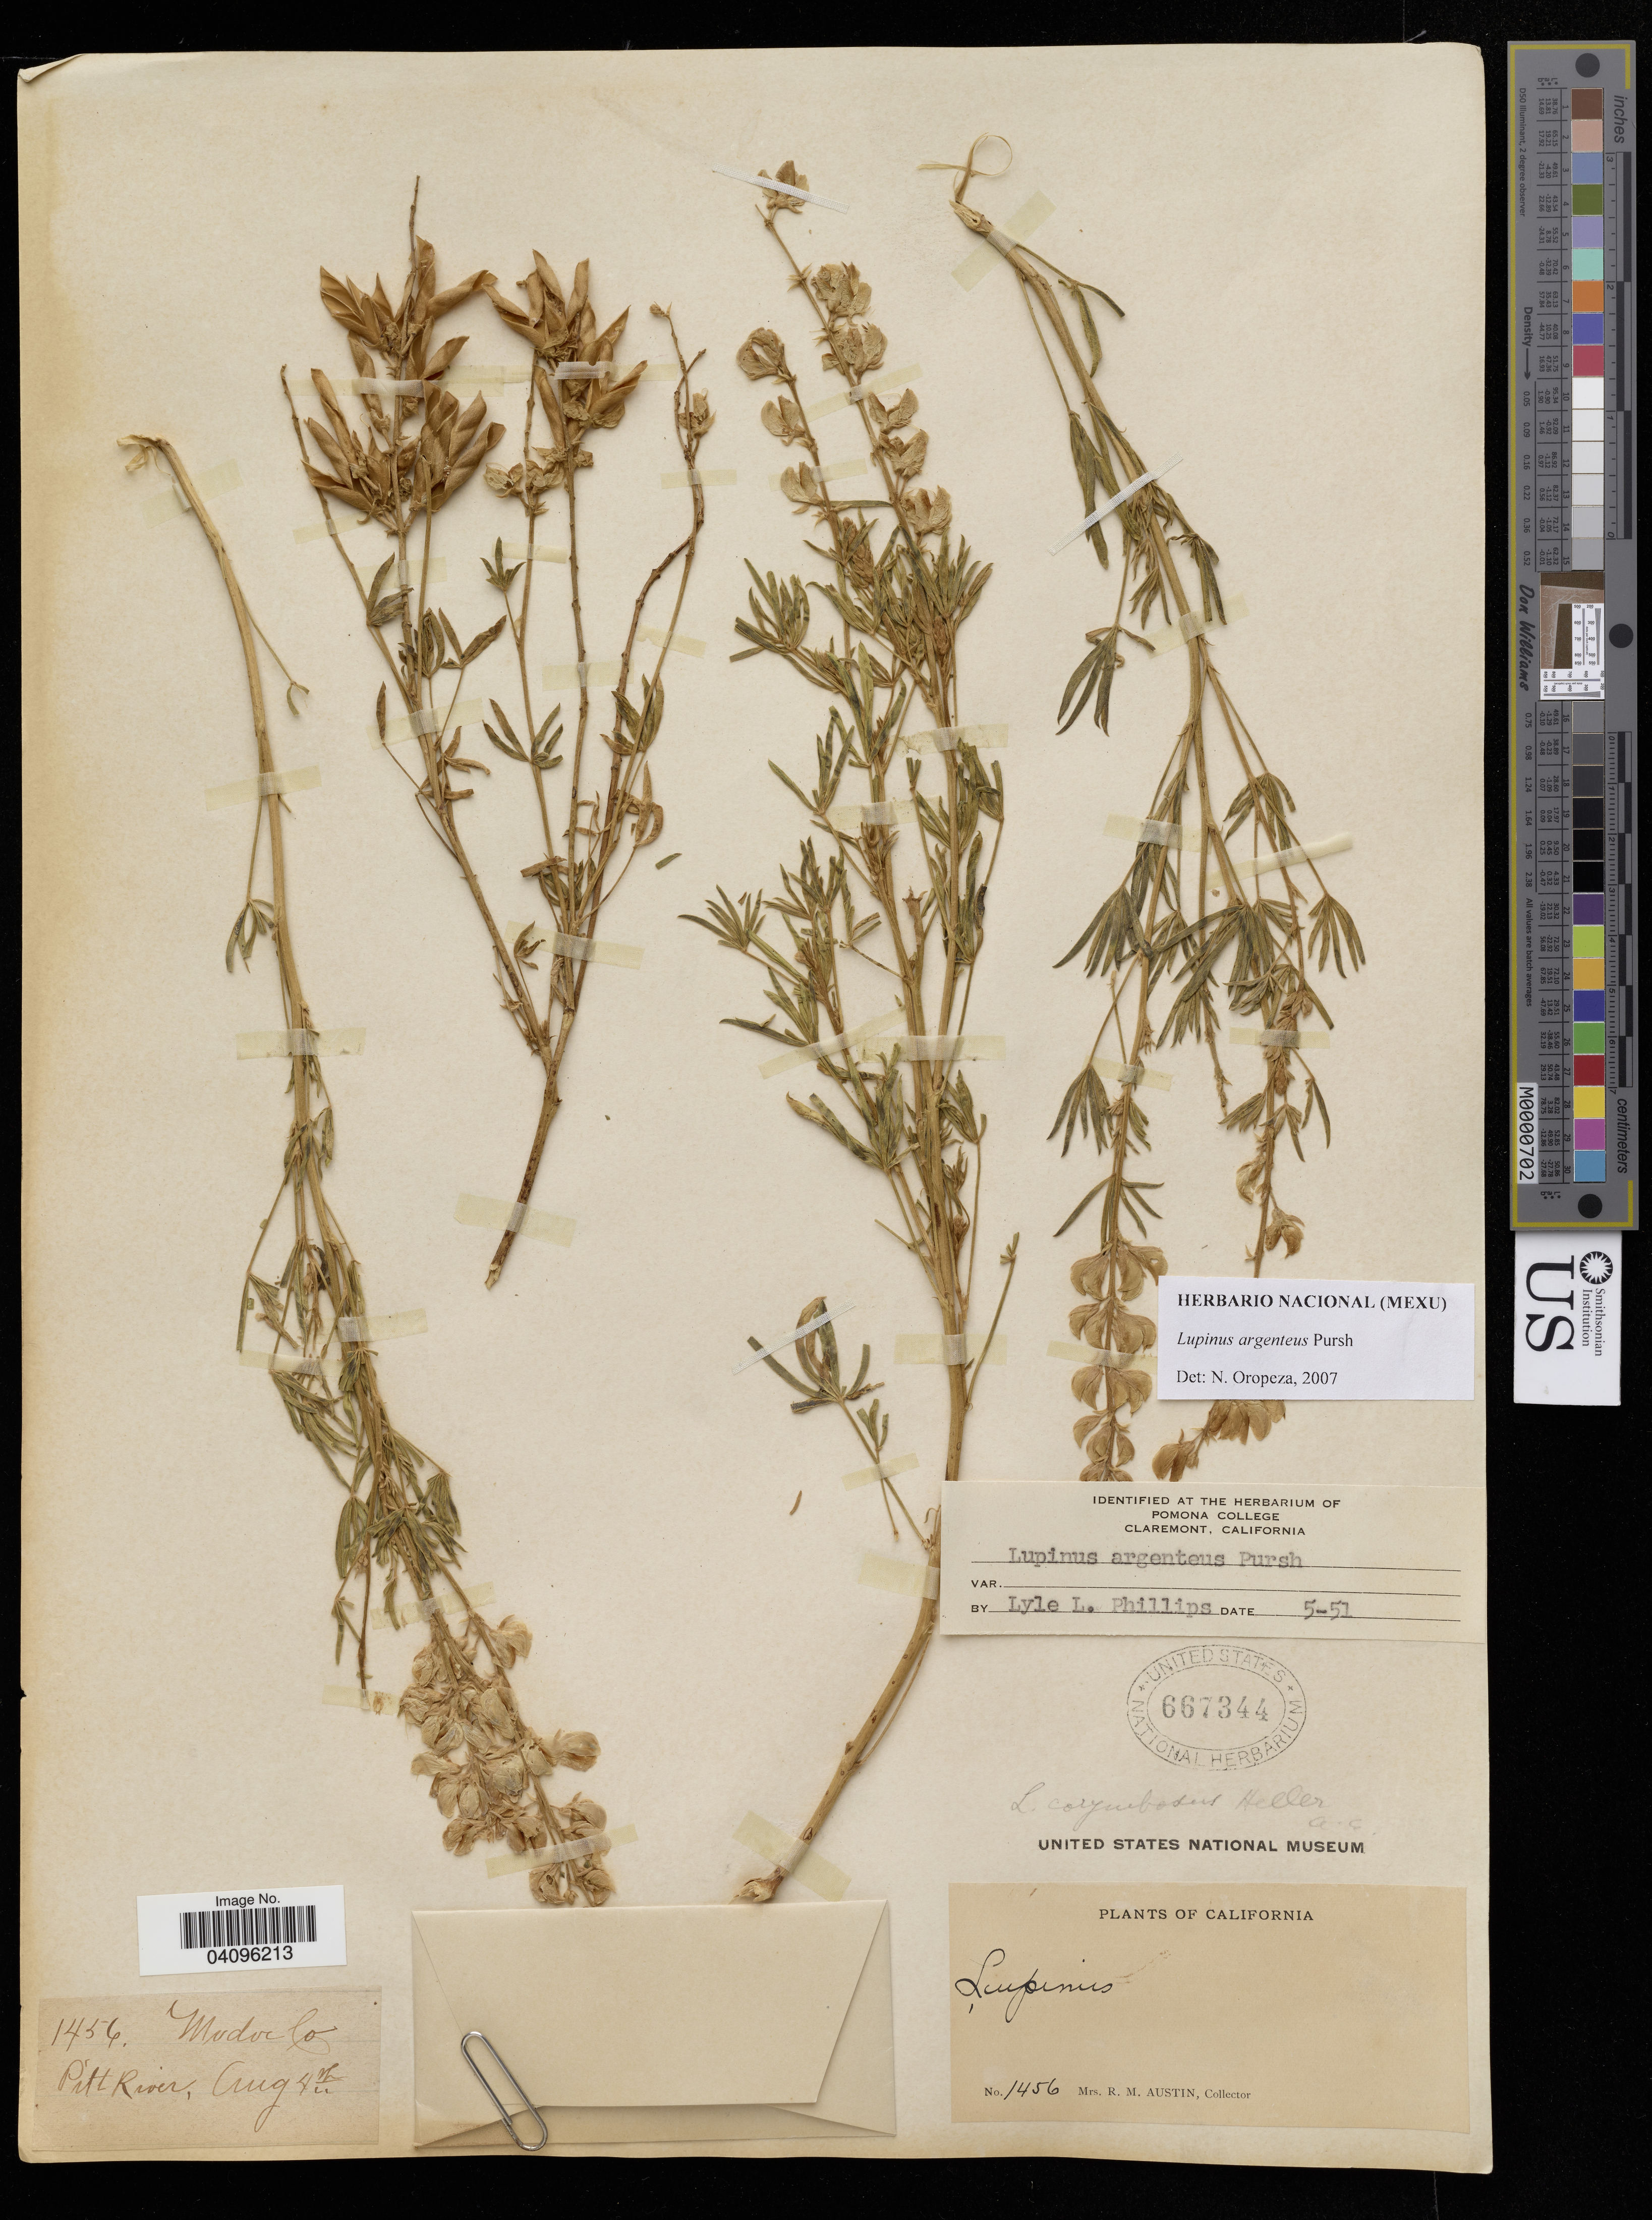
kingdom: Plantae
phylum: Tracheophyta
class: Magnoliopsida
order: Fabales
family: Fabaceae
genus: Lupinus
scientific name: Lupinus argenteus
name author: Pursh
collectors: R. Austin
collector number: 1456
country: United States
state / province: California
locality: Modoc Co. Pitt River.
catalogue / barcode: US 667344